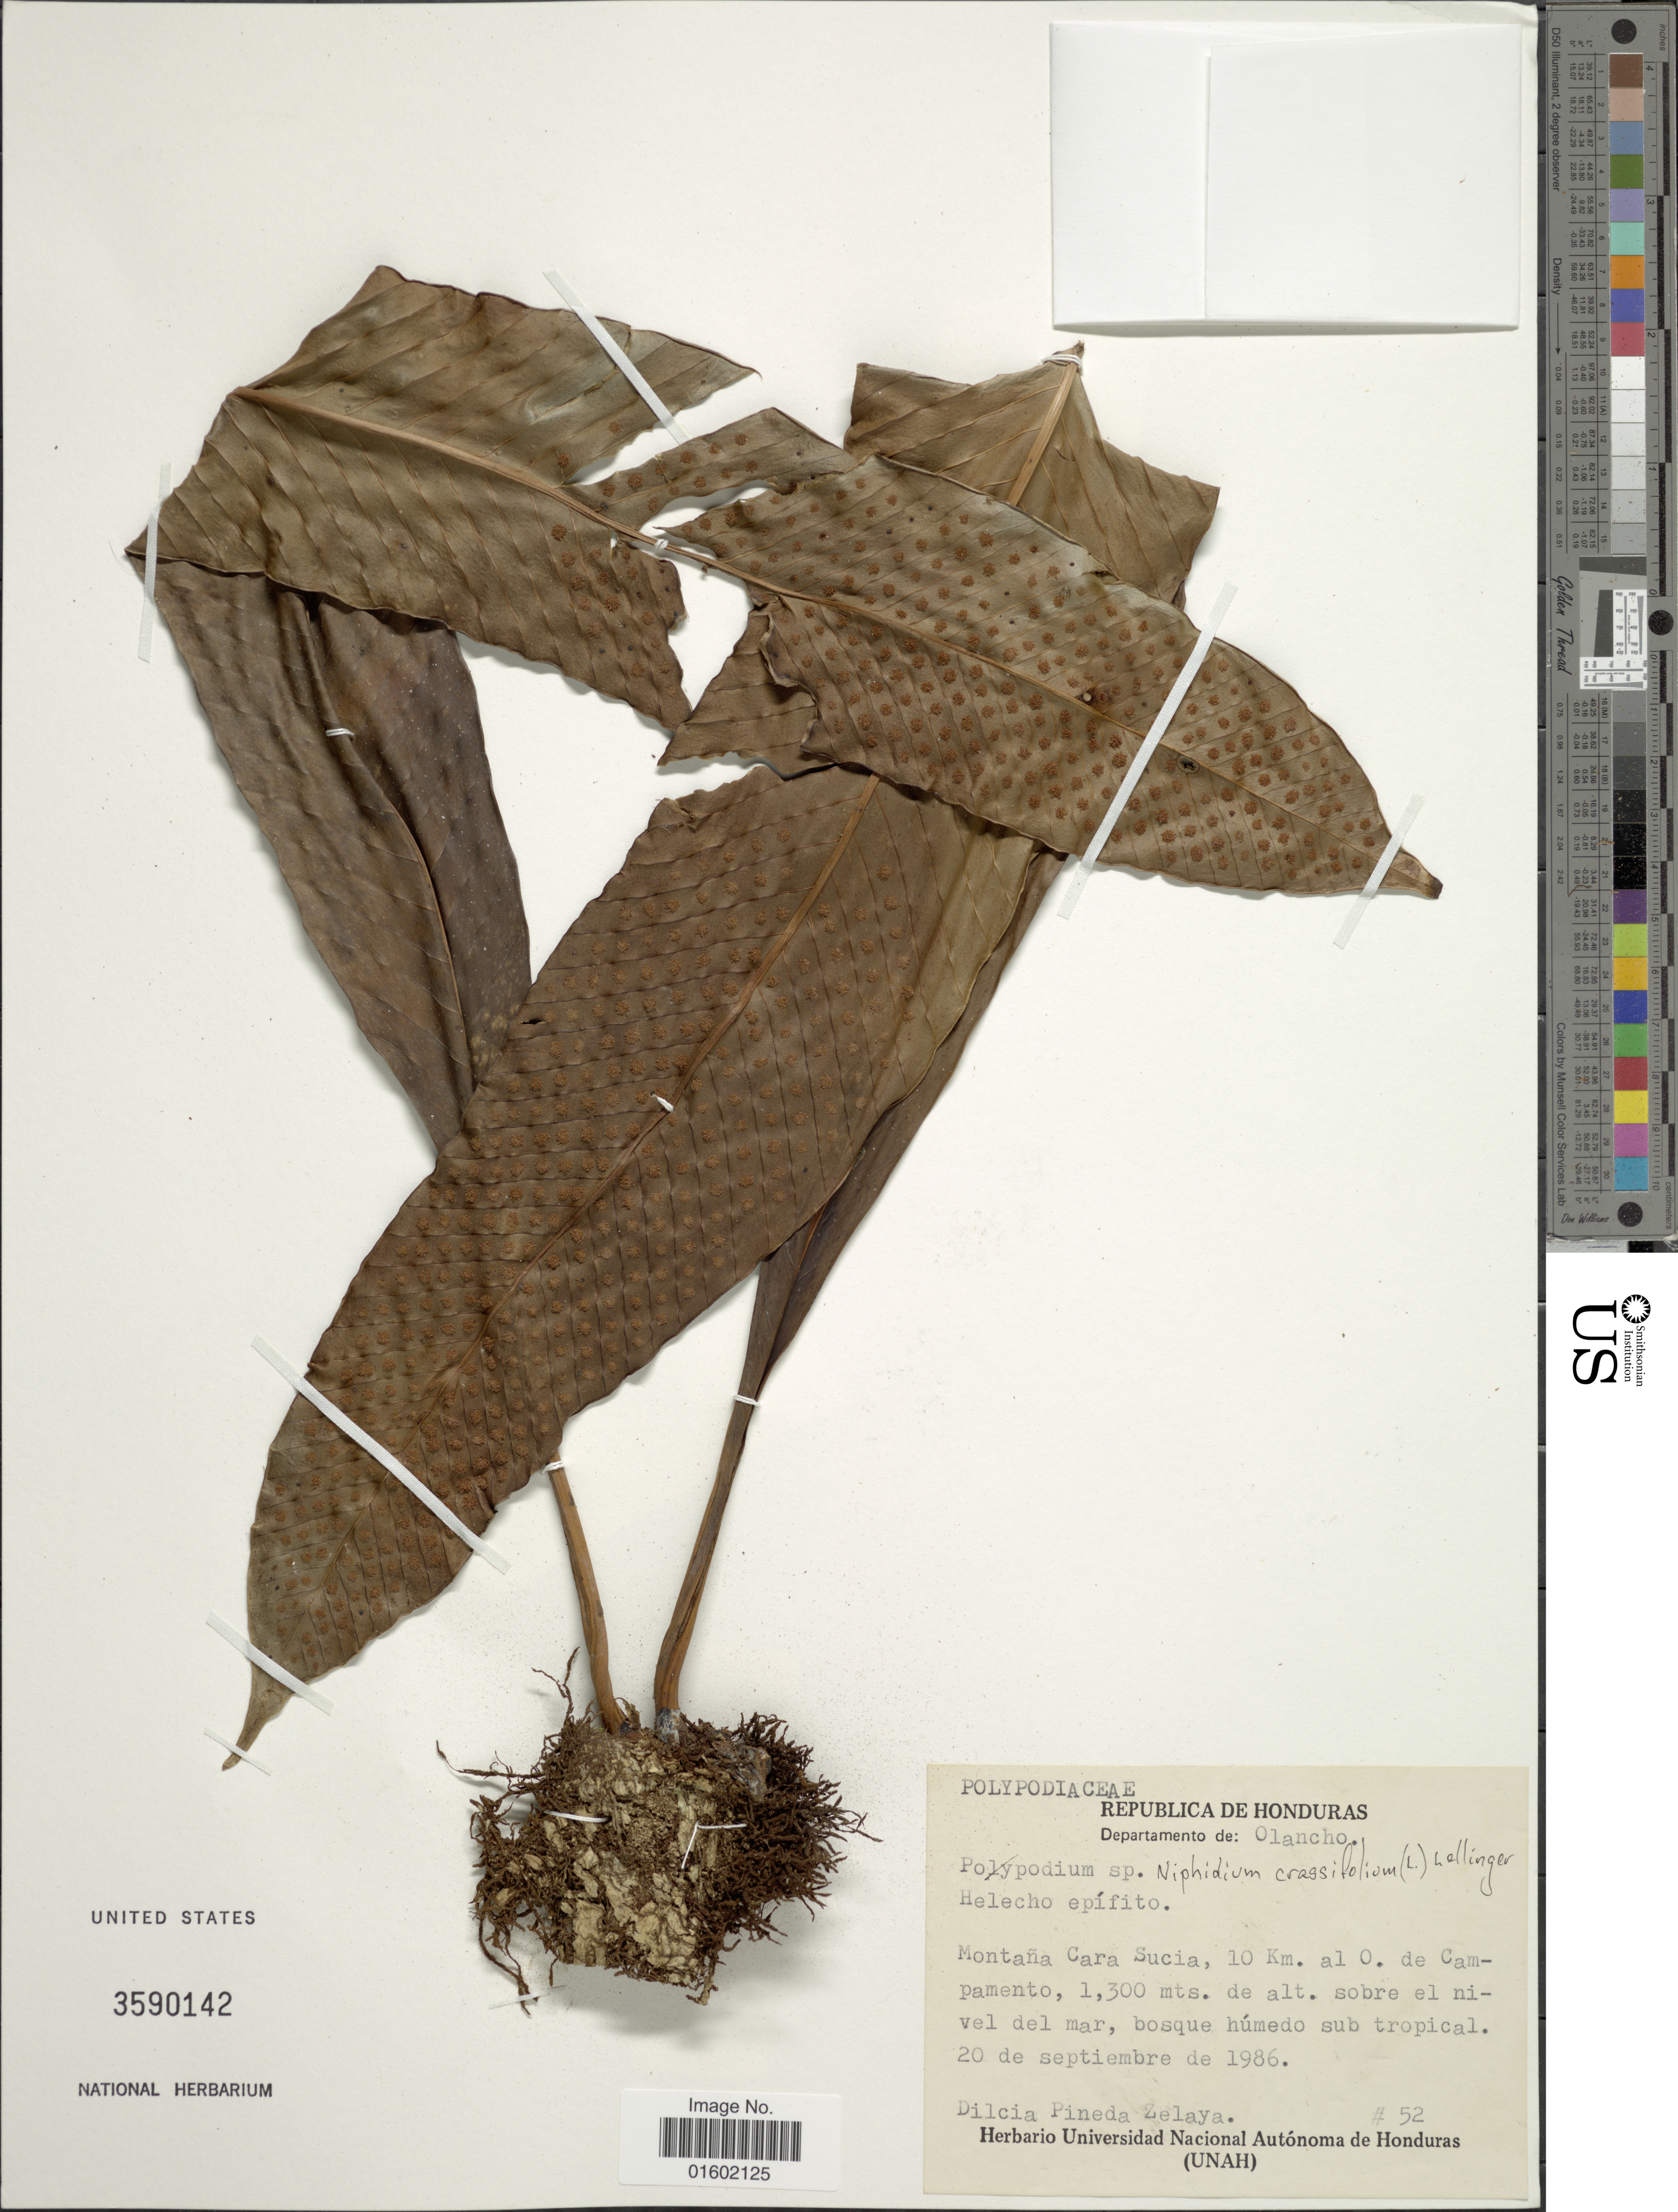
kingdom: Plantae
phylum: Tracheophyta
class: Polypodiopsida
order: Polypodiales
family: Polypodiaceae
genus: Niphidium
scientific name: Niphidium crassifolium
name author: (L.) Lellinger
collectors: D. Zelaya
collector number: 52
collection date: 1986-09-02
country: Honduras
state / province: Olancho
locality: Departamento de :Olchacho, Montana Cara Sucia, 10 Km. Al O. de Campamento , sobre el nivel del mar, bosque humedo sub tropical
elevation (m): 1300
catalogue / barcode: US 3590142